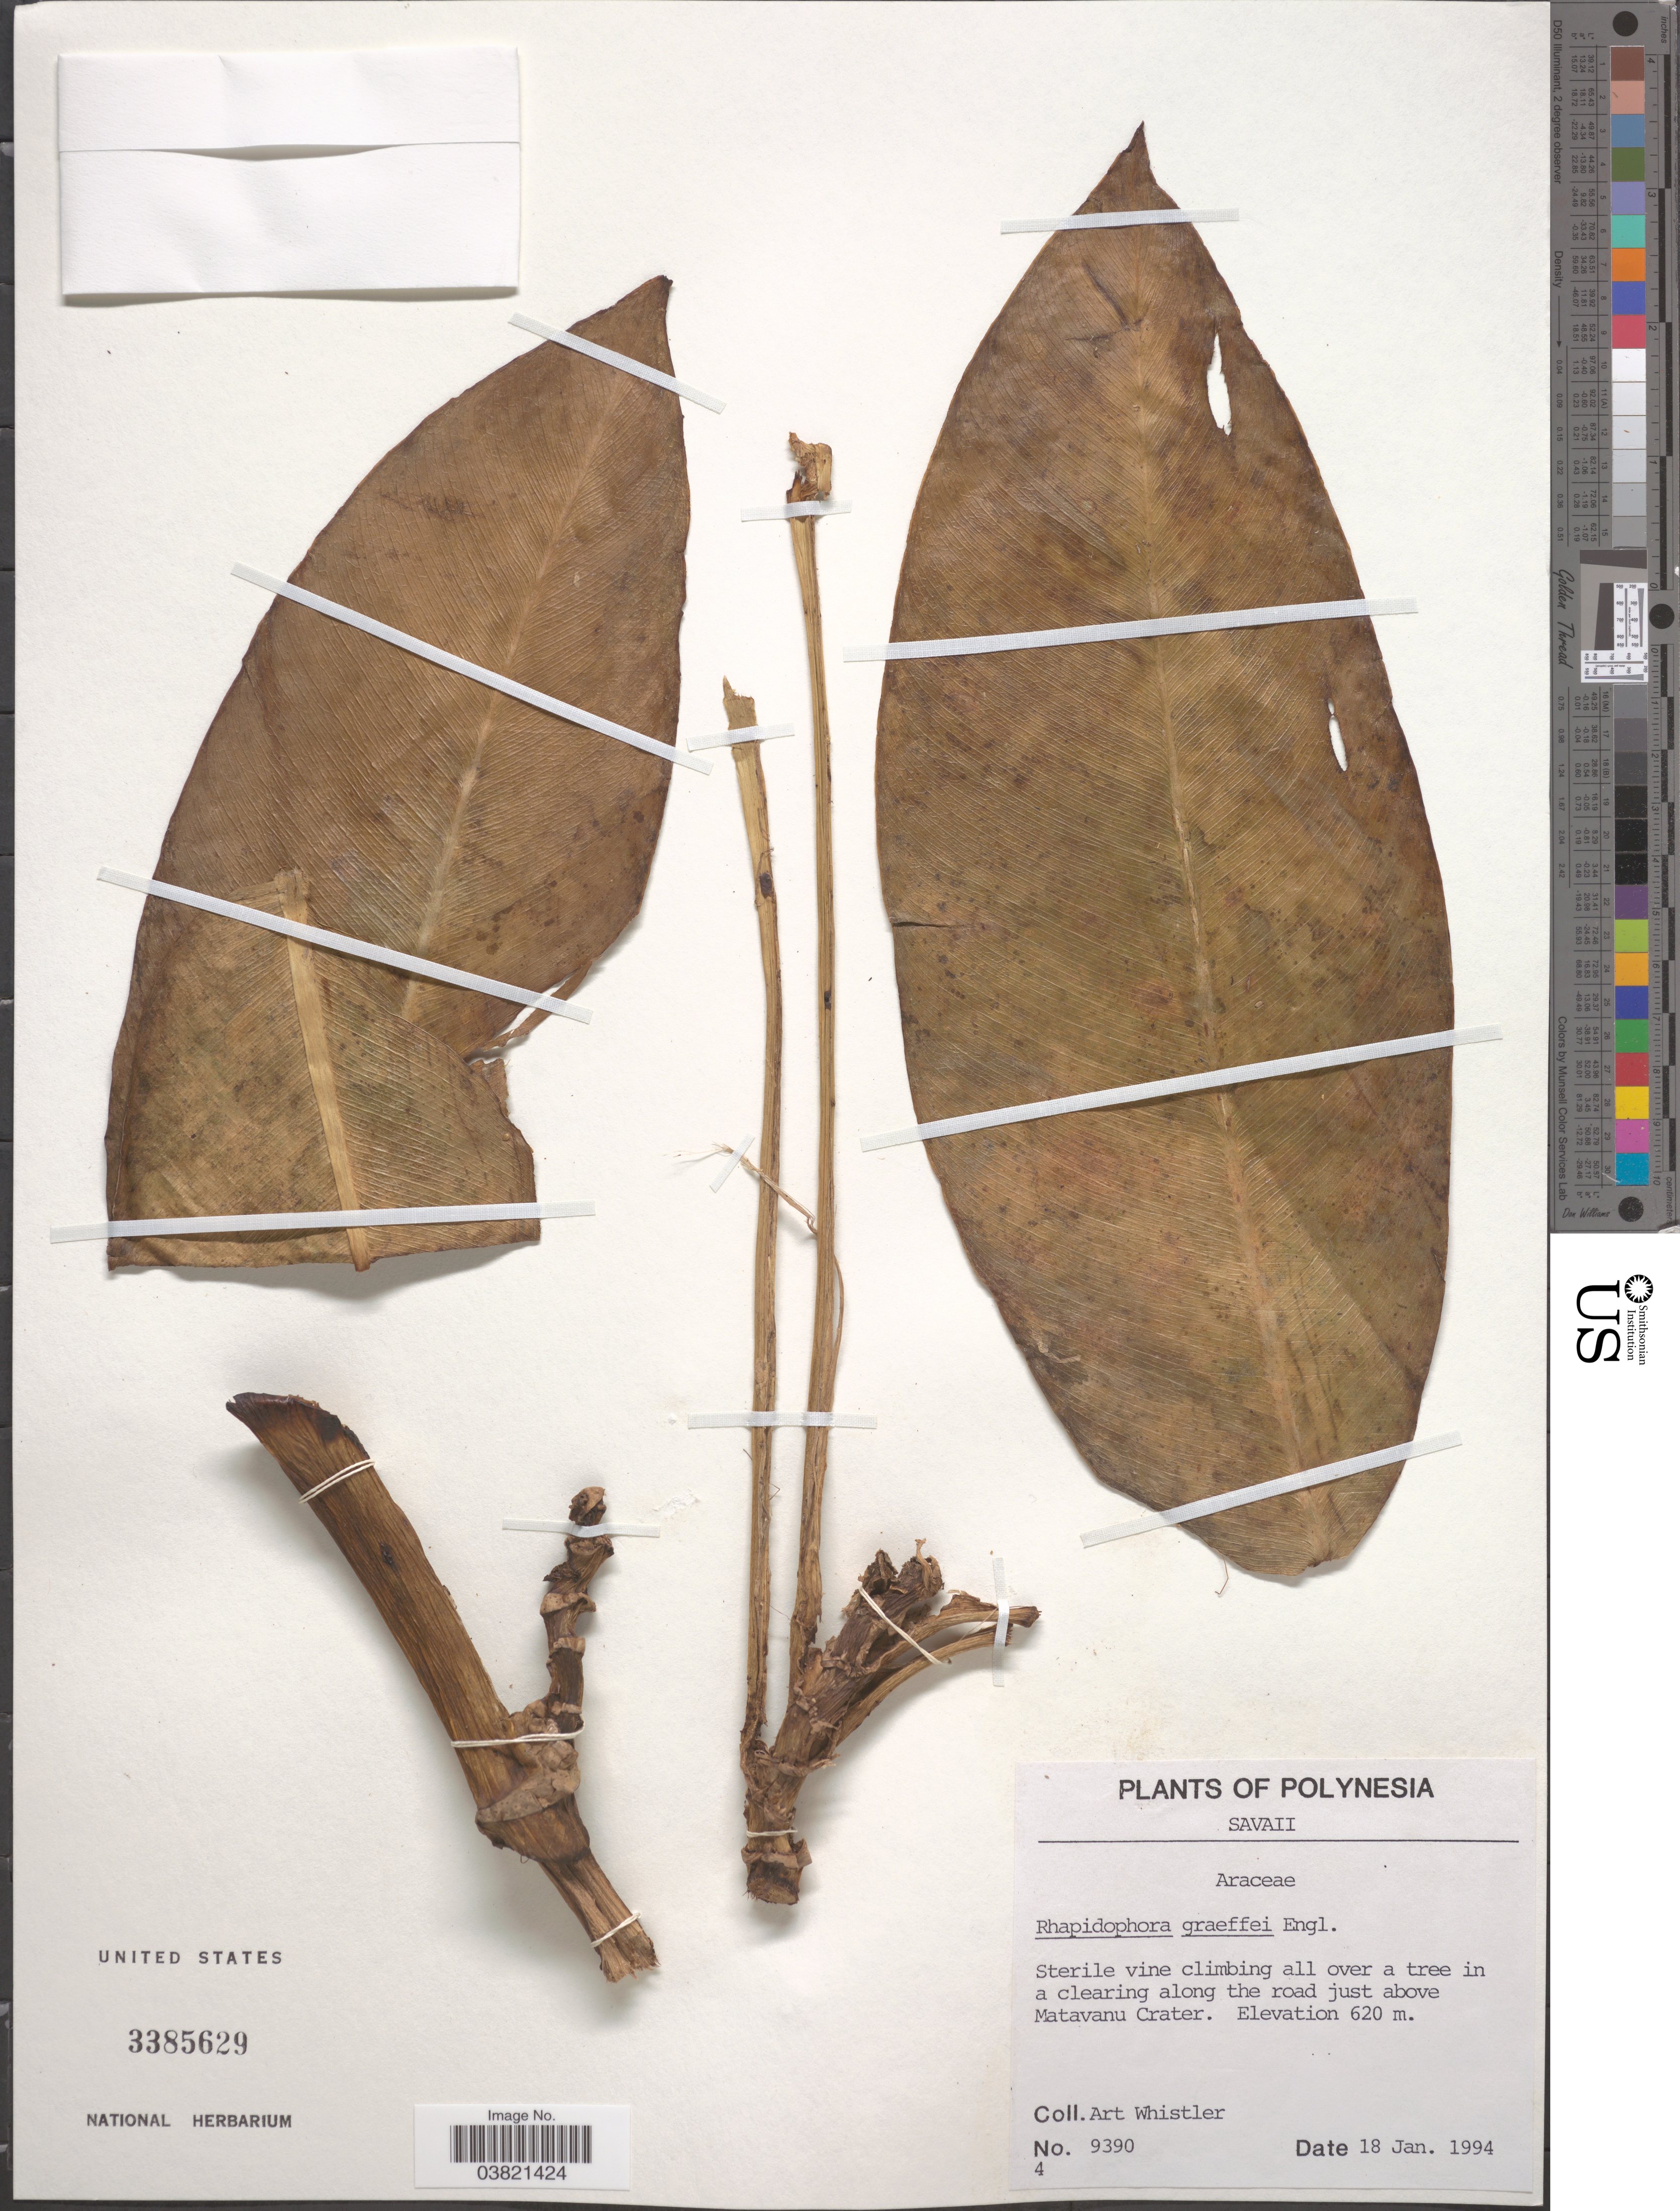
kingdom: Plantae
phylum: Tracheophyta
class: Liliopsida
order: Alismatales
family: Araceae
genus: Rhaphidophora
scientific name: Rhaphidophora graeffei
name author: Engl.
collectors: A. Whistler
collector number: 9390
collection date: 1994-01-18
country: Samoa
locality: Polynesia. Savaii. In a clearing along the road just above Matavanu Crater.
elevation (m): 620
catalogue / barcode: US 3385629